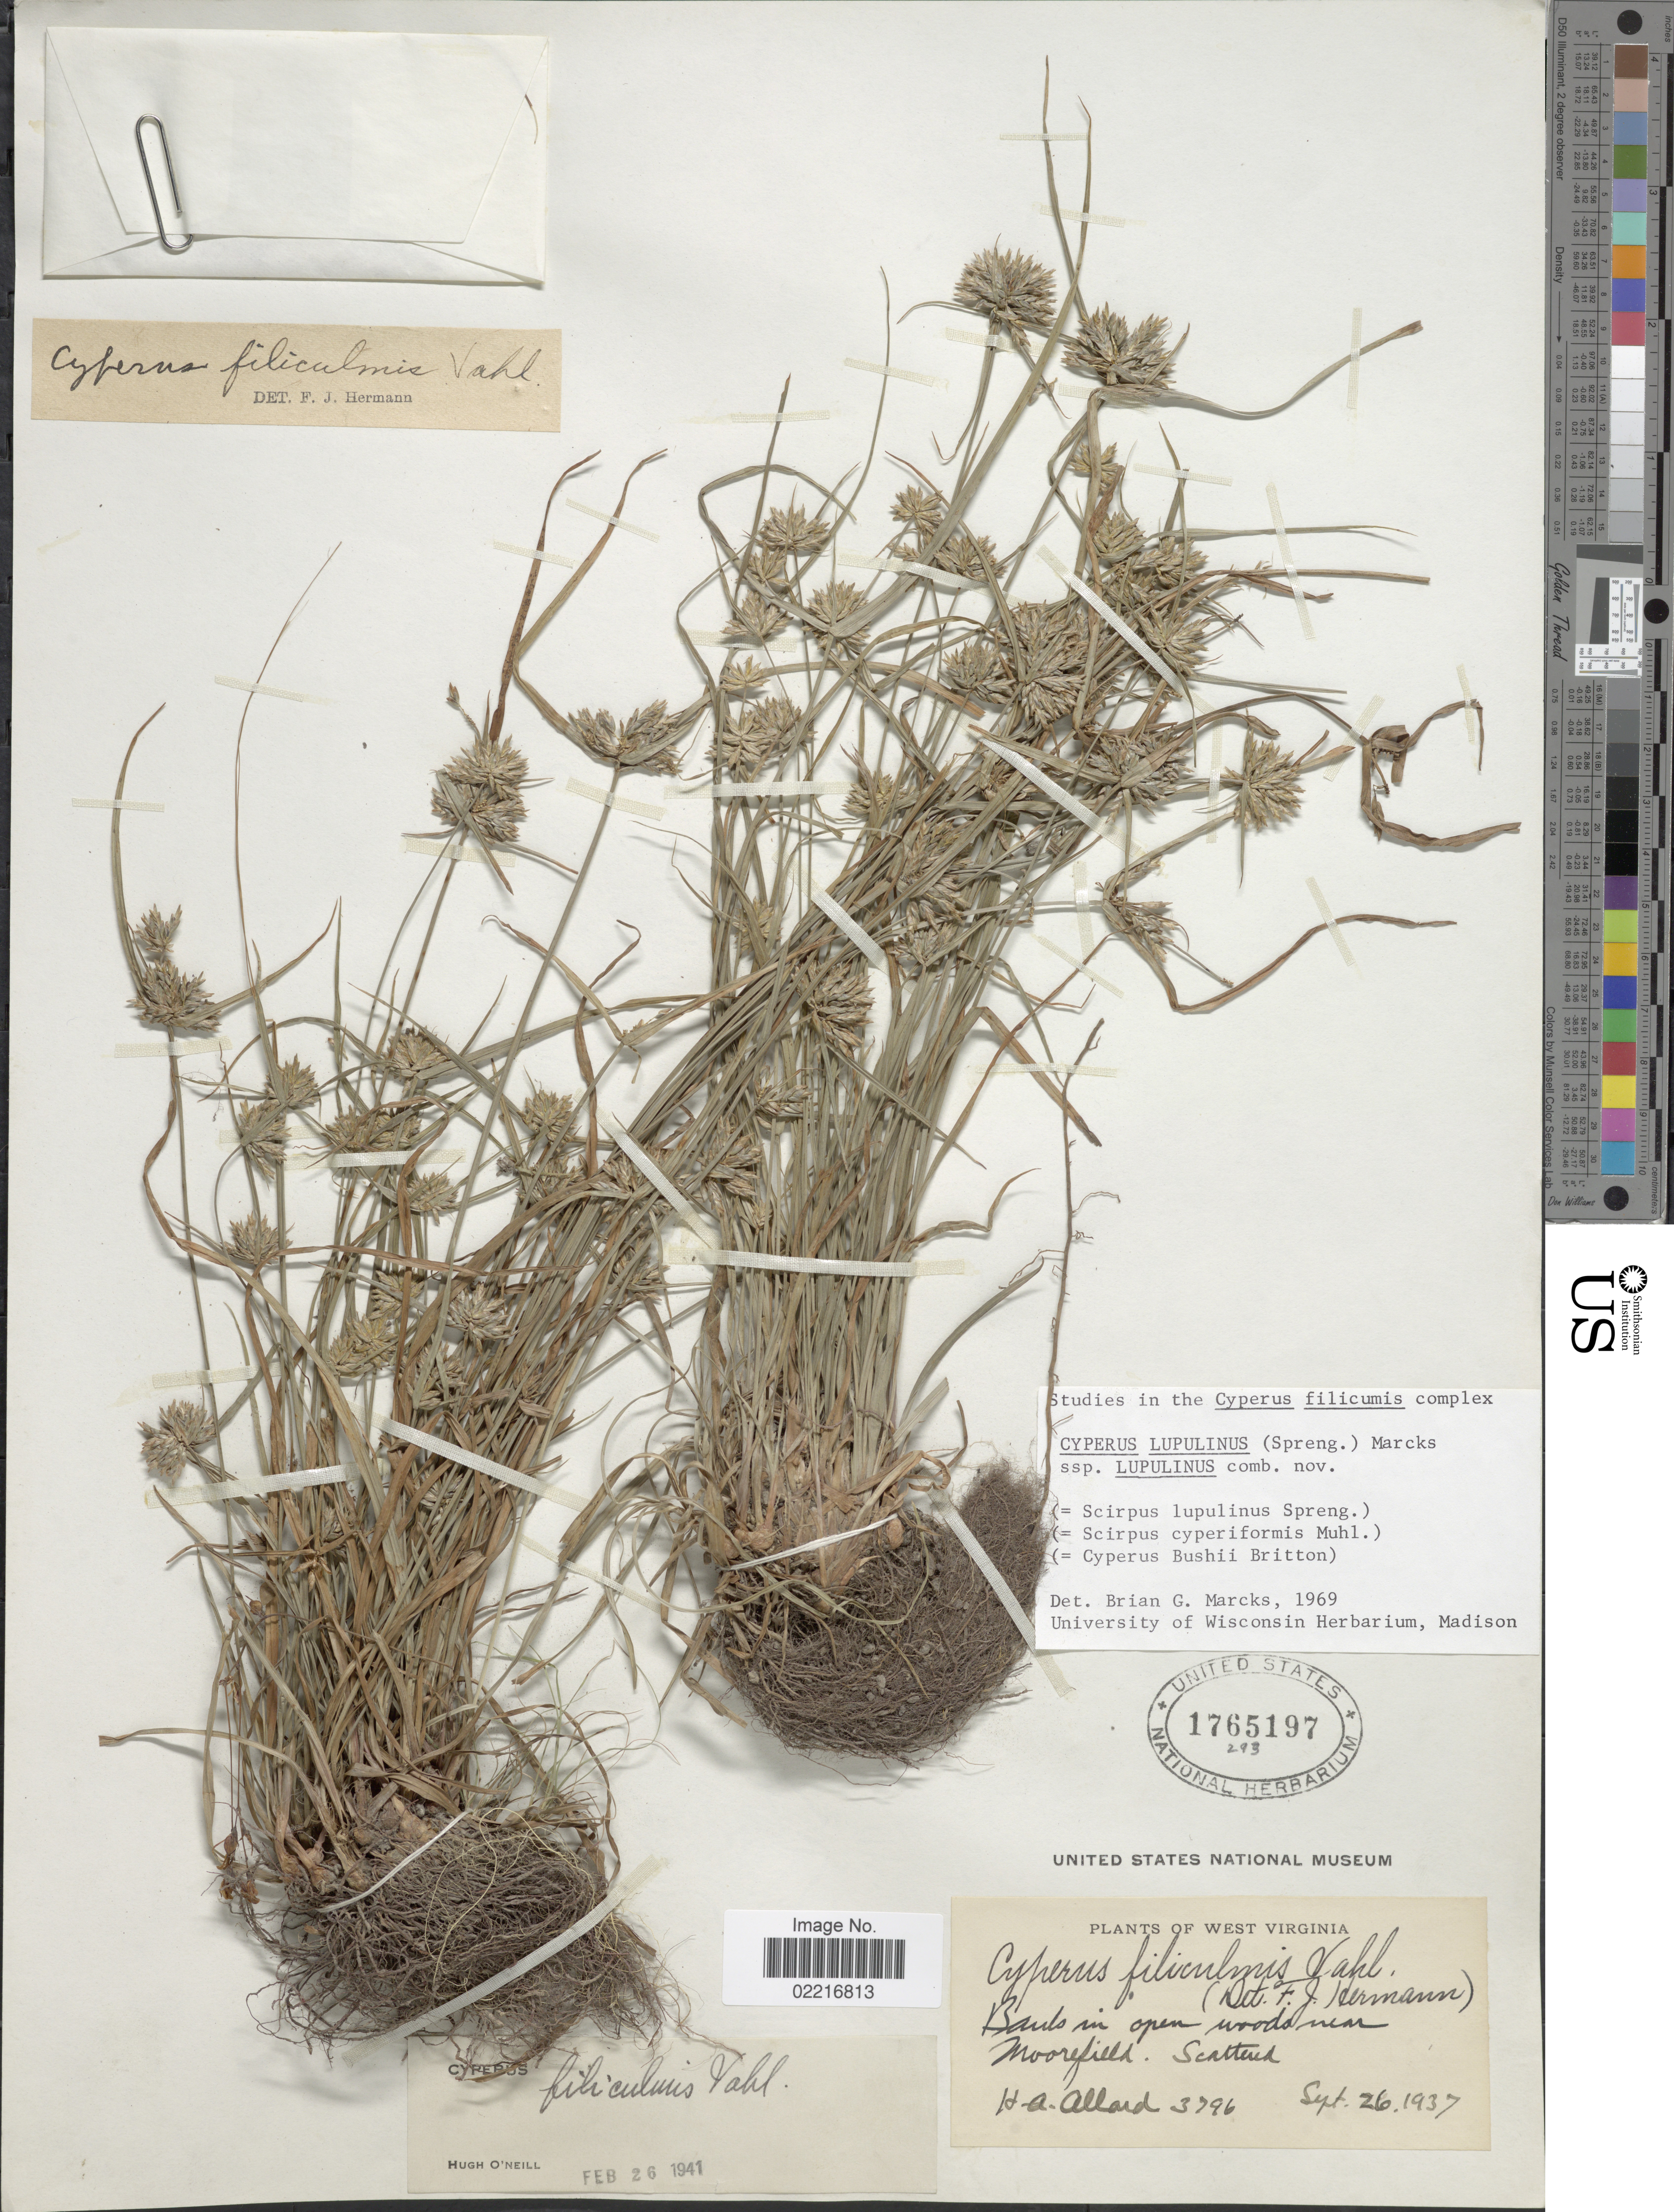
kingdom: Plantae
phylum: Tracheophyta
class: Liliopsida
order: Poales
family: Cyperaceae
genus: Cyperus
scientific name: Cyperus lupulinus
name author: (Spreng.) Marcks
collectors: H. A. Allard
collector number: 3796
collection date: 1937-09-26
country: United States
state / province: West Virginia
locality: Near Moorefield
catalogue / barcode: US 1765197